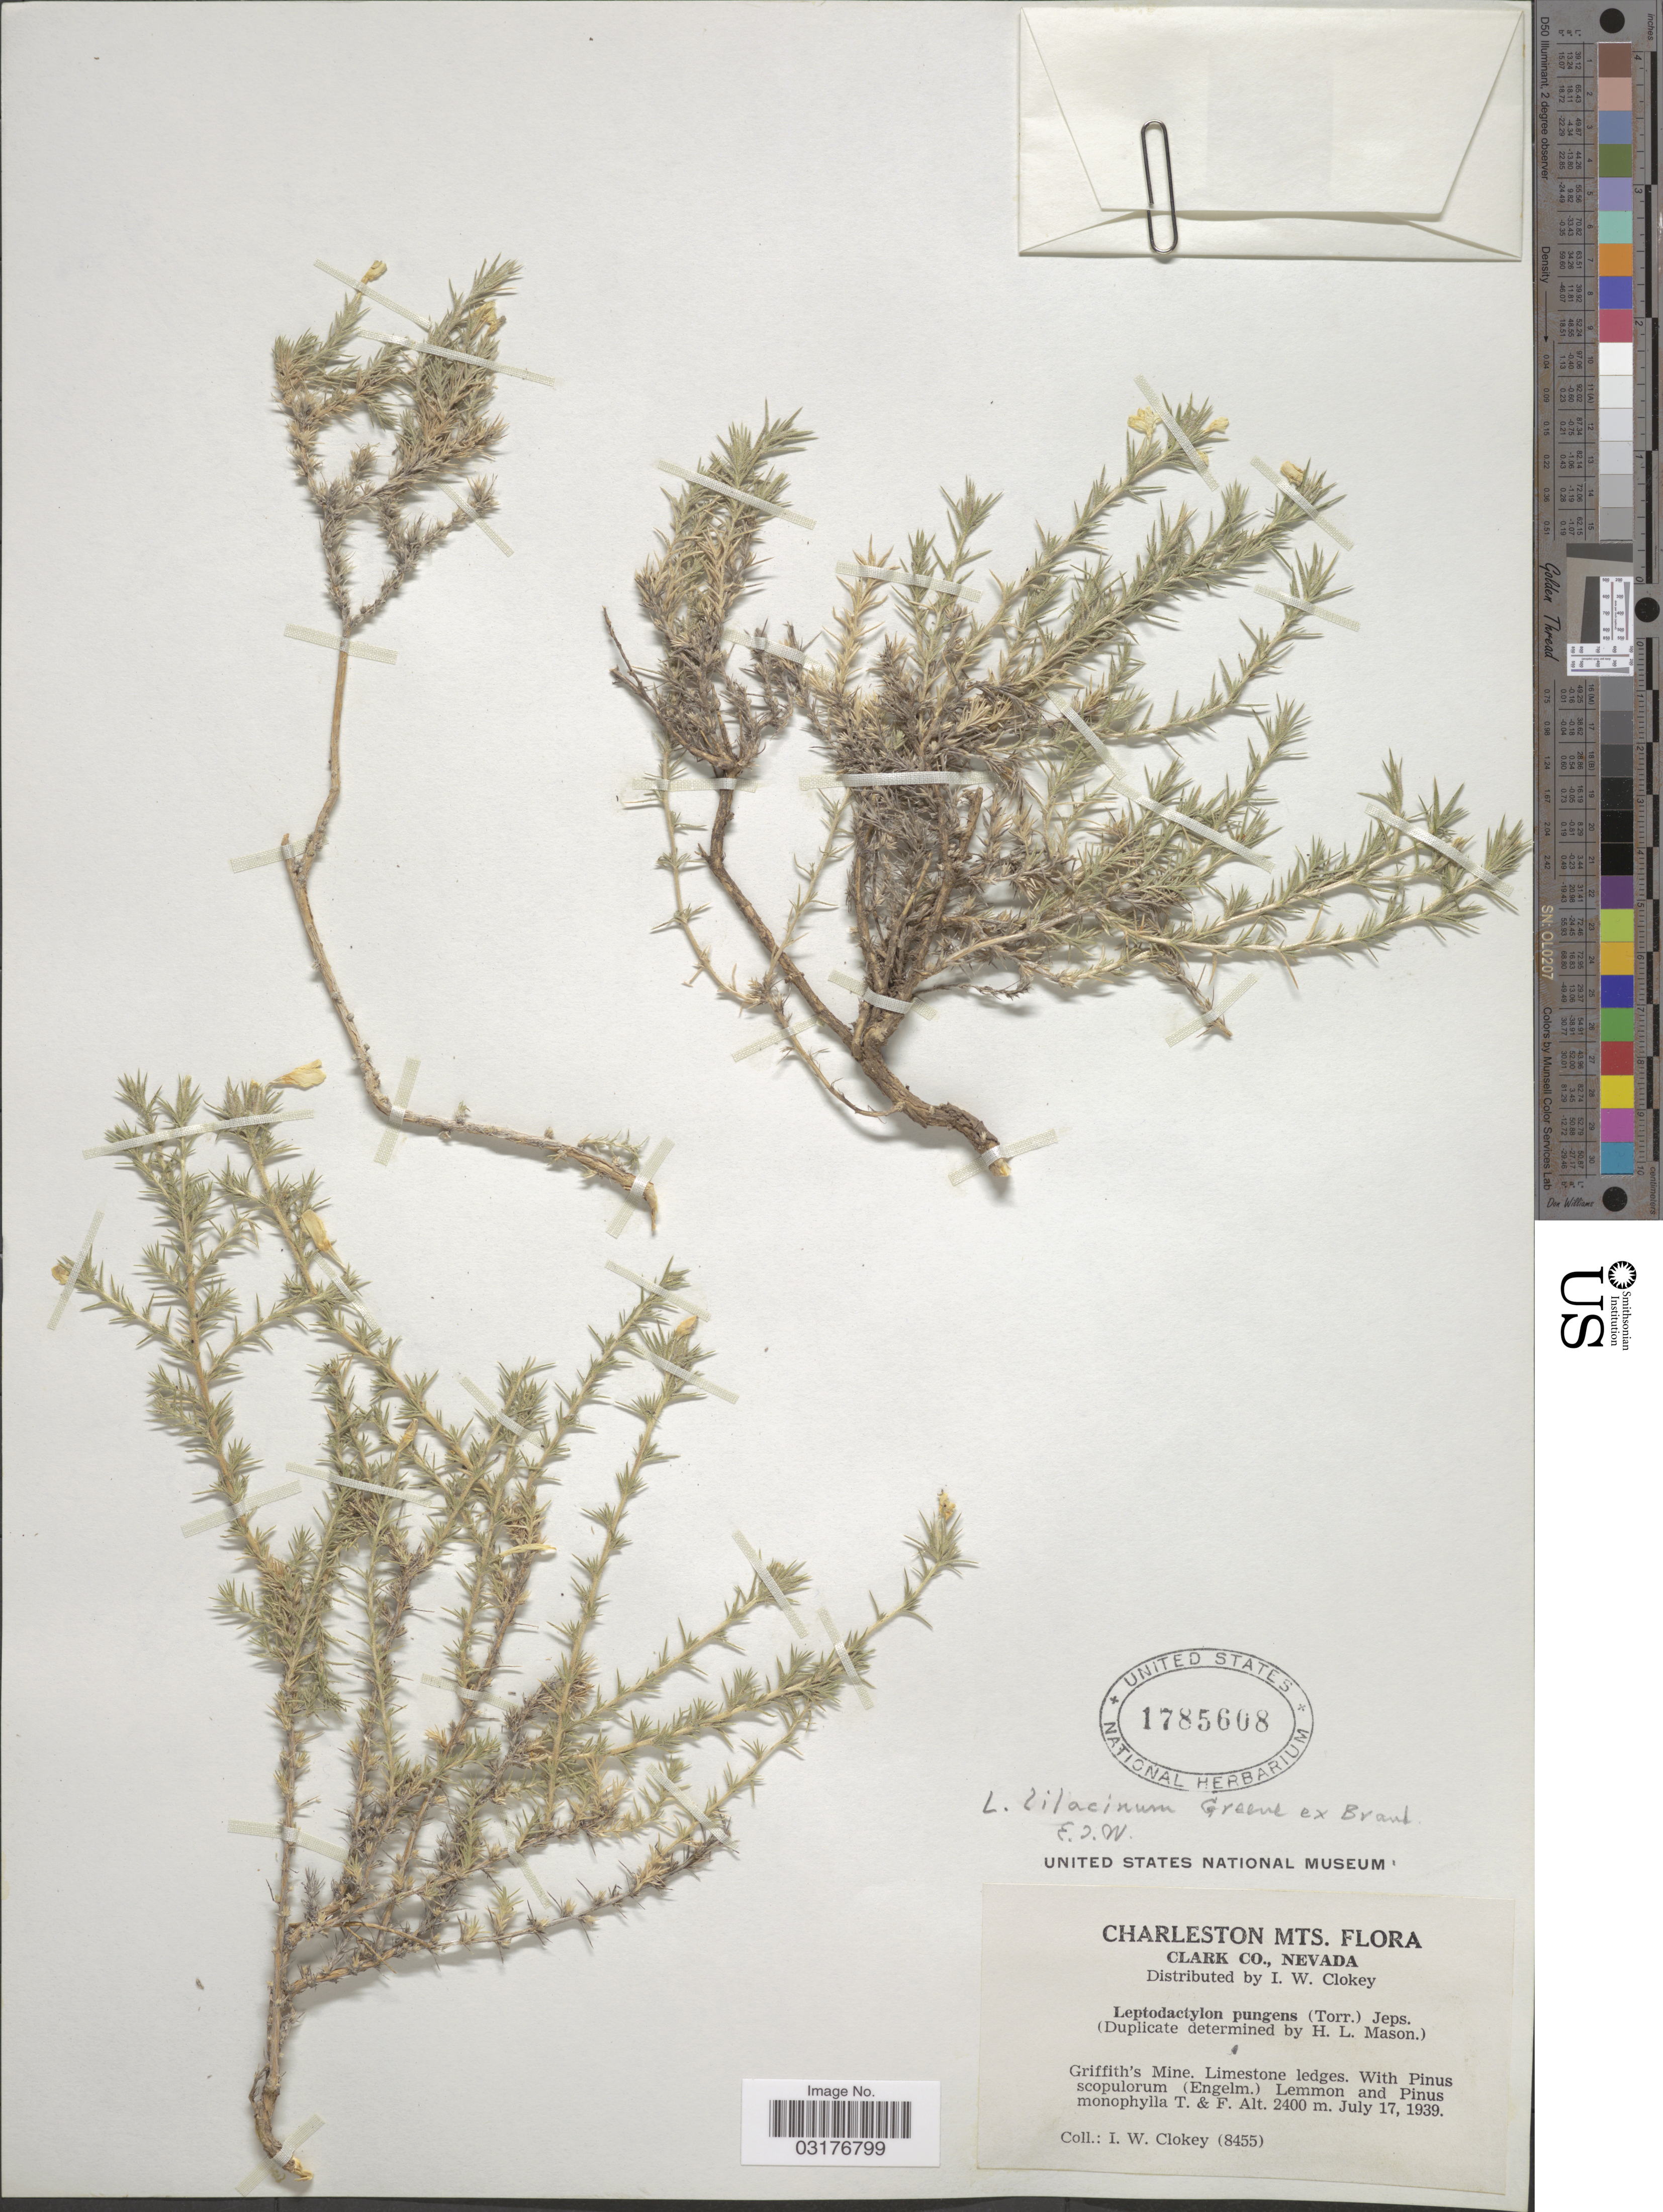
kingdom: Plantae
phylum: Tracheophyta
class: Magnoliopsida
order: Ericales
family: Polemoniaceae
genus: Linanthus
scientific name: Linanthus pungens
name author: (Torr.) J.M. Porter & L.A. Johnson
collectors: I. W. Clokey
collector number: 8455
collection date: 1939-07-17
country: United States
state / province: Nevada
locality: Charleston Mts. Clark Co. Griffith's Mine.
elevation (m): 2400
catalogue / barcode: US 1785608